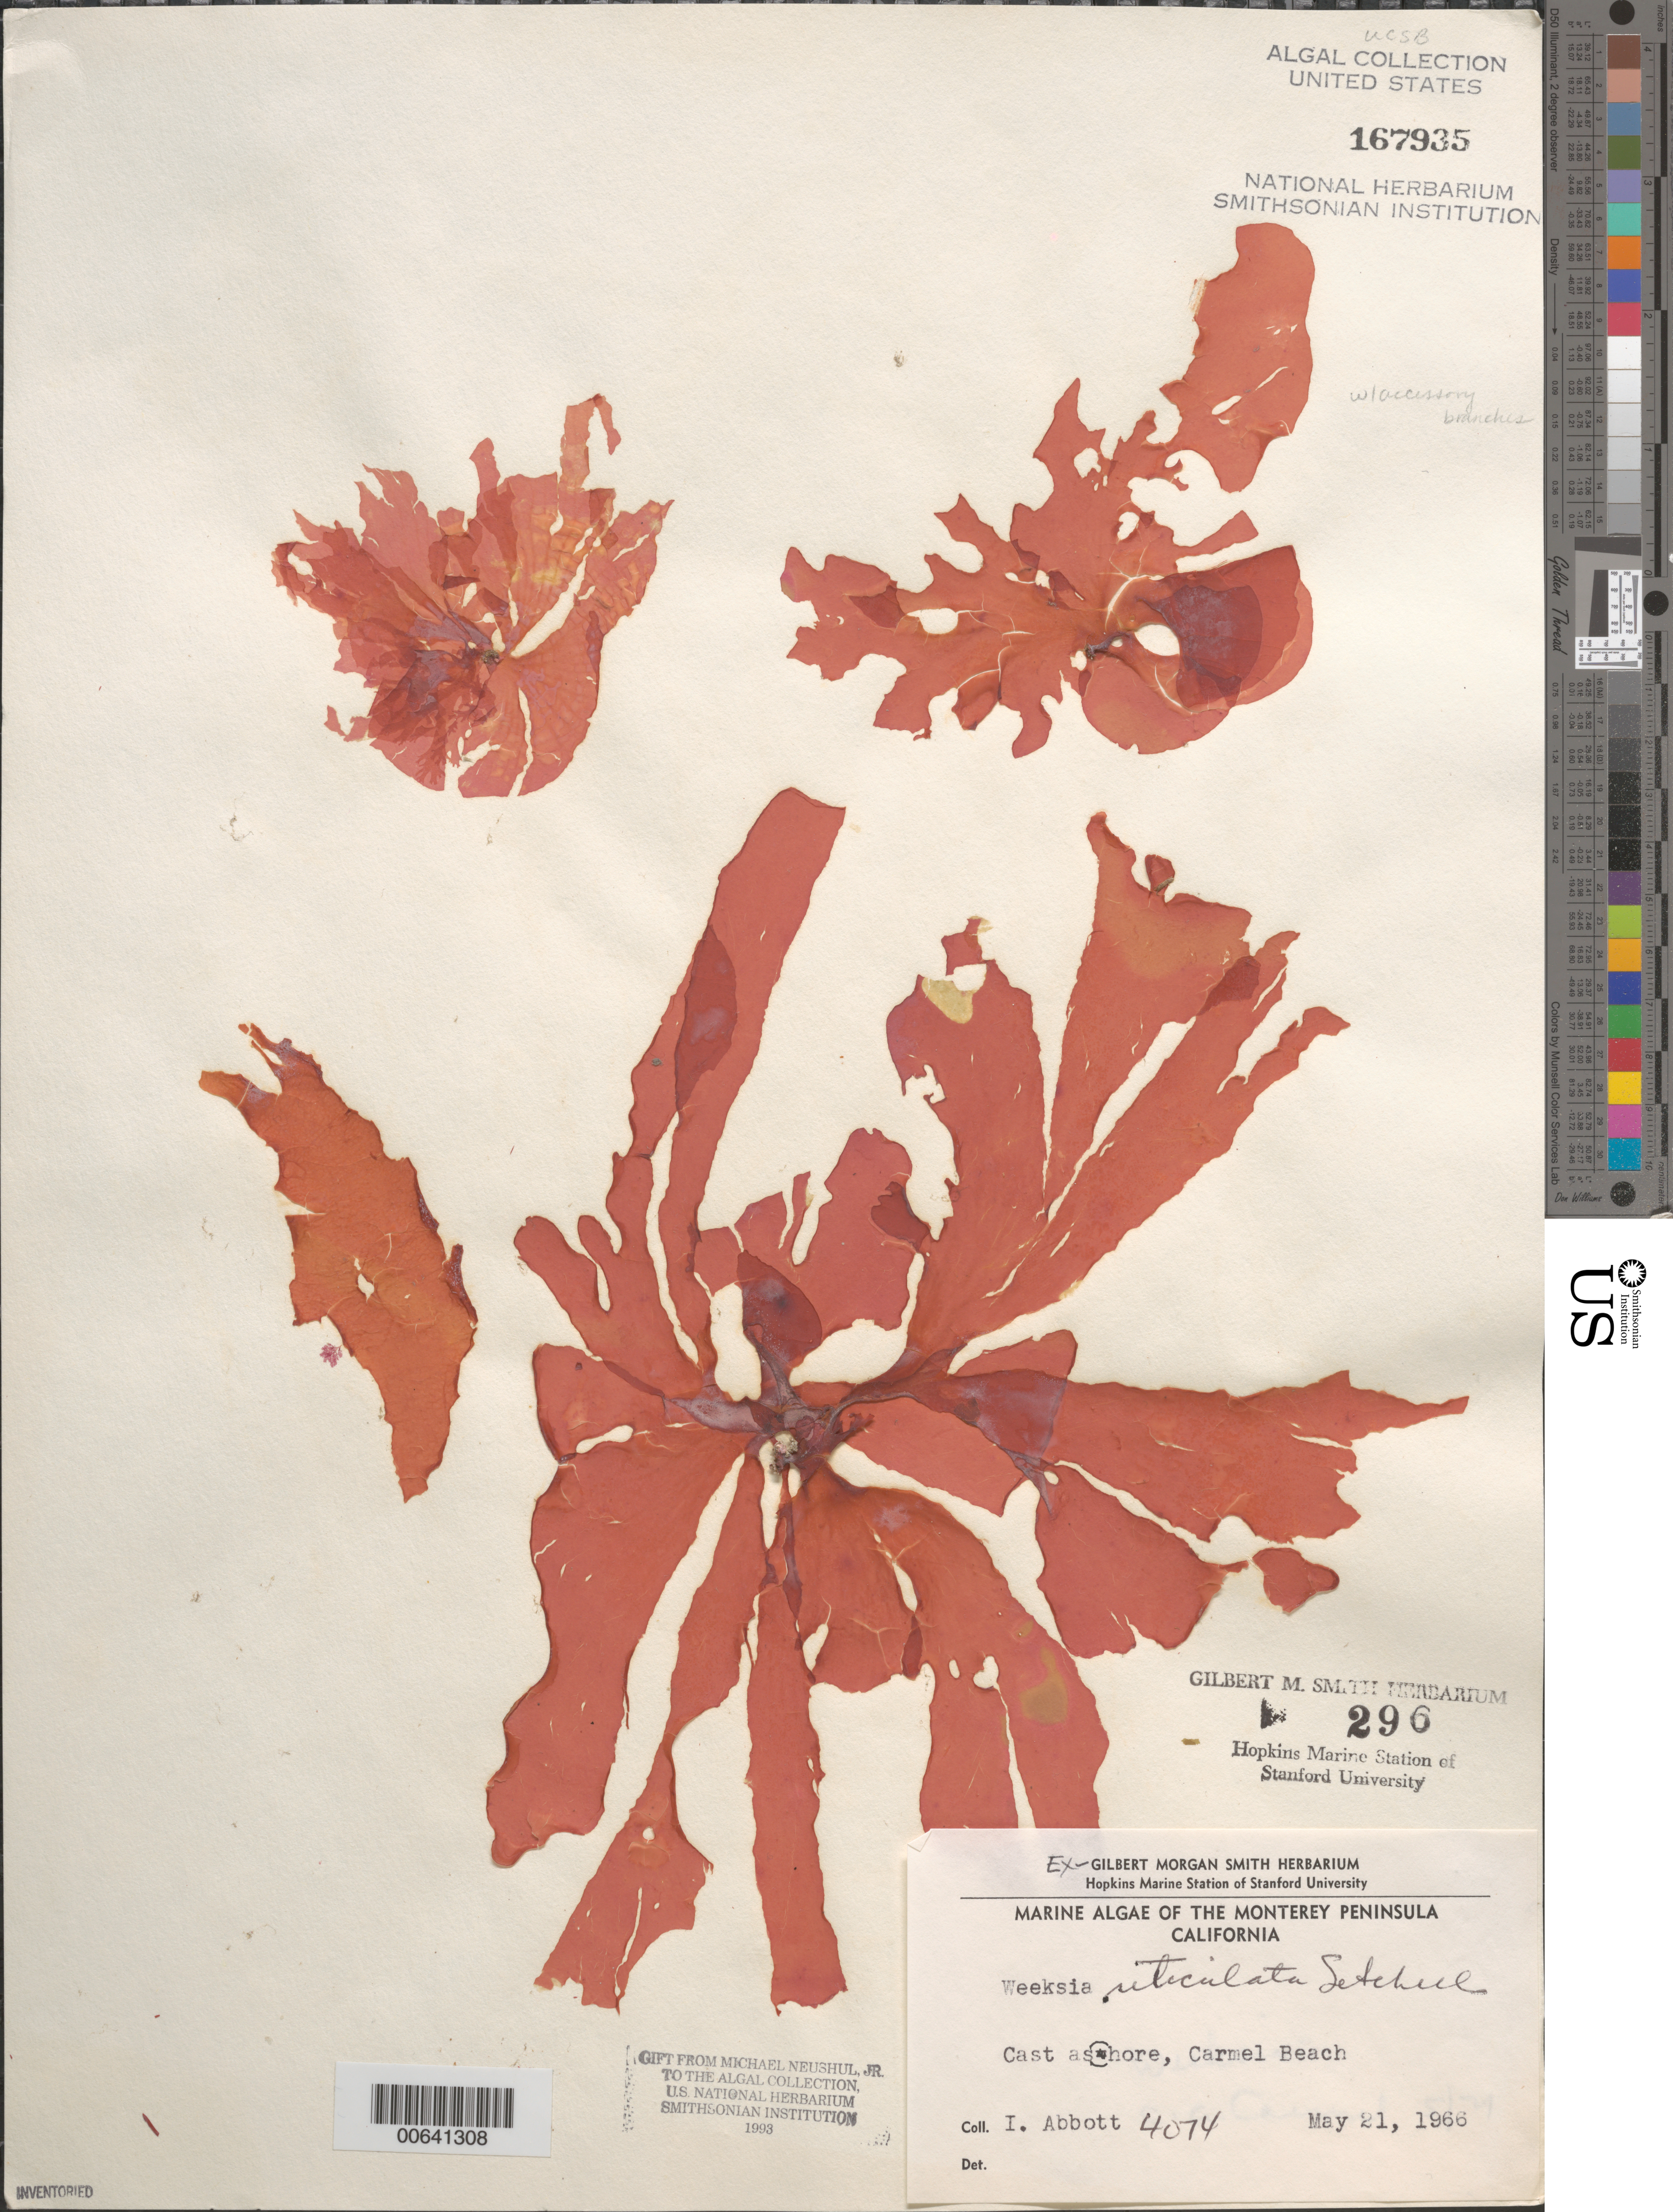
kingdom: Plantae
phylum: Rhodophyta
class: Florideophyceae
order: Gigartinales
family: Dumontiaceae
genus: Weeksia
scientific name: Weeksia reticulata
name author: Setch.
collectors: I. A. Abbott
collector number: IAA 4074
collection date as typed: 21 May 1966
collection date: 1966-05-21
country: United States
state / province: California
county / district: Monterey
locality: Carmel Beach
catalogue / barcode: US 167935